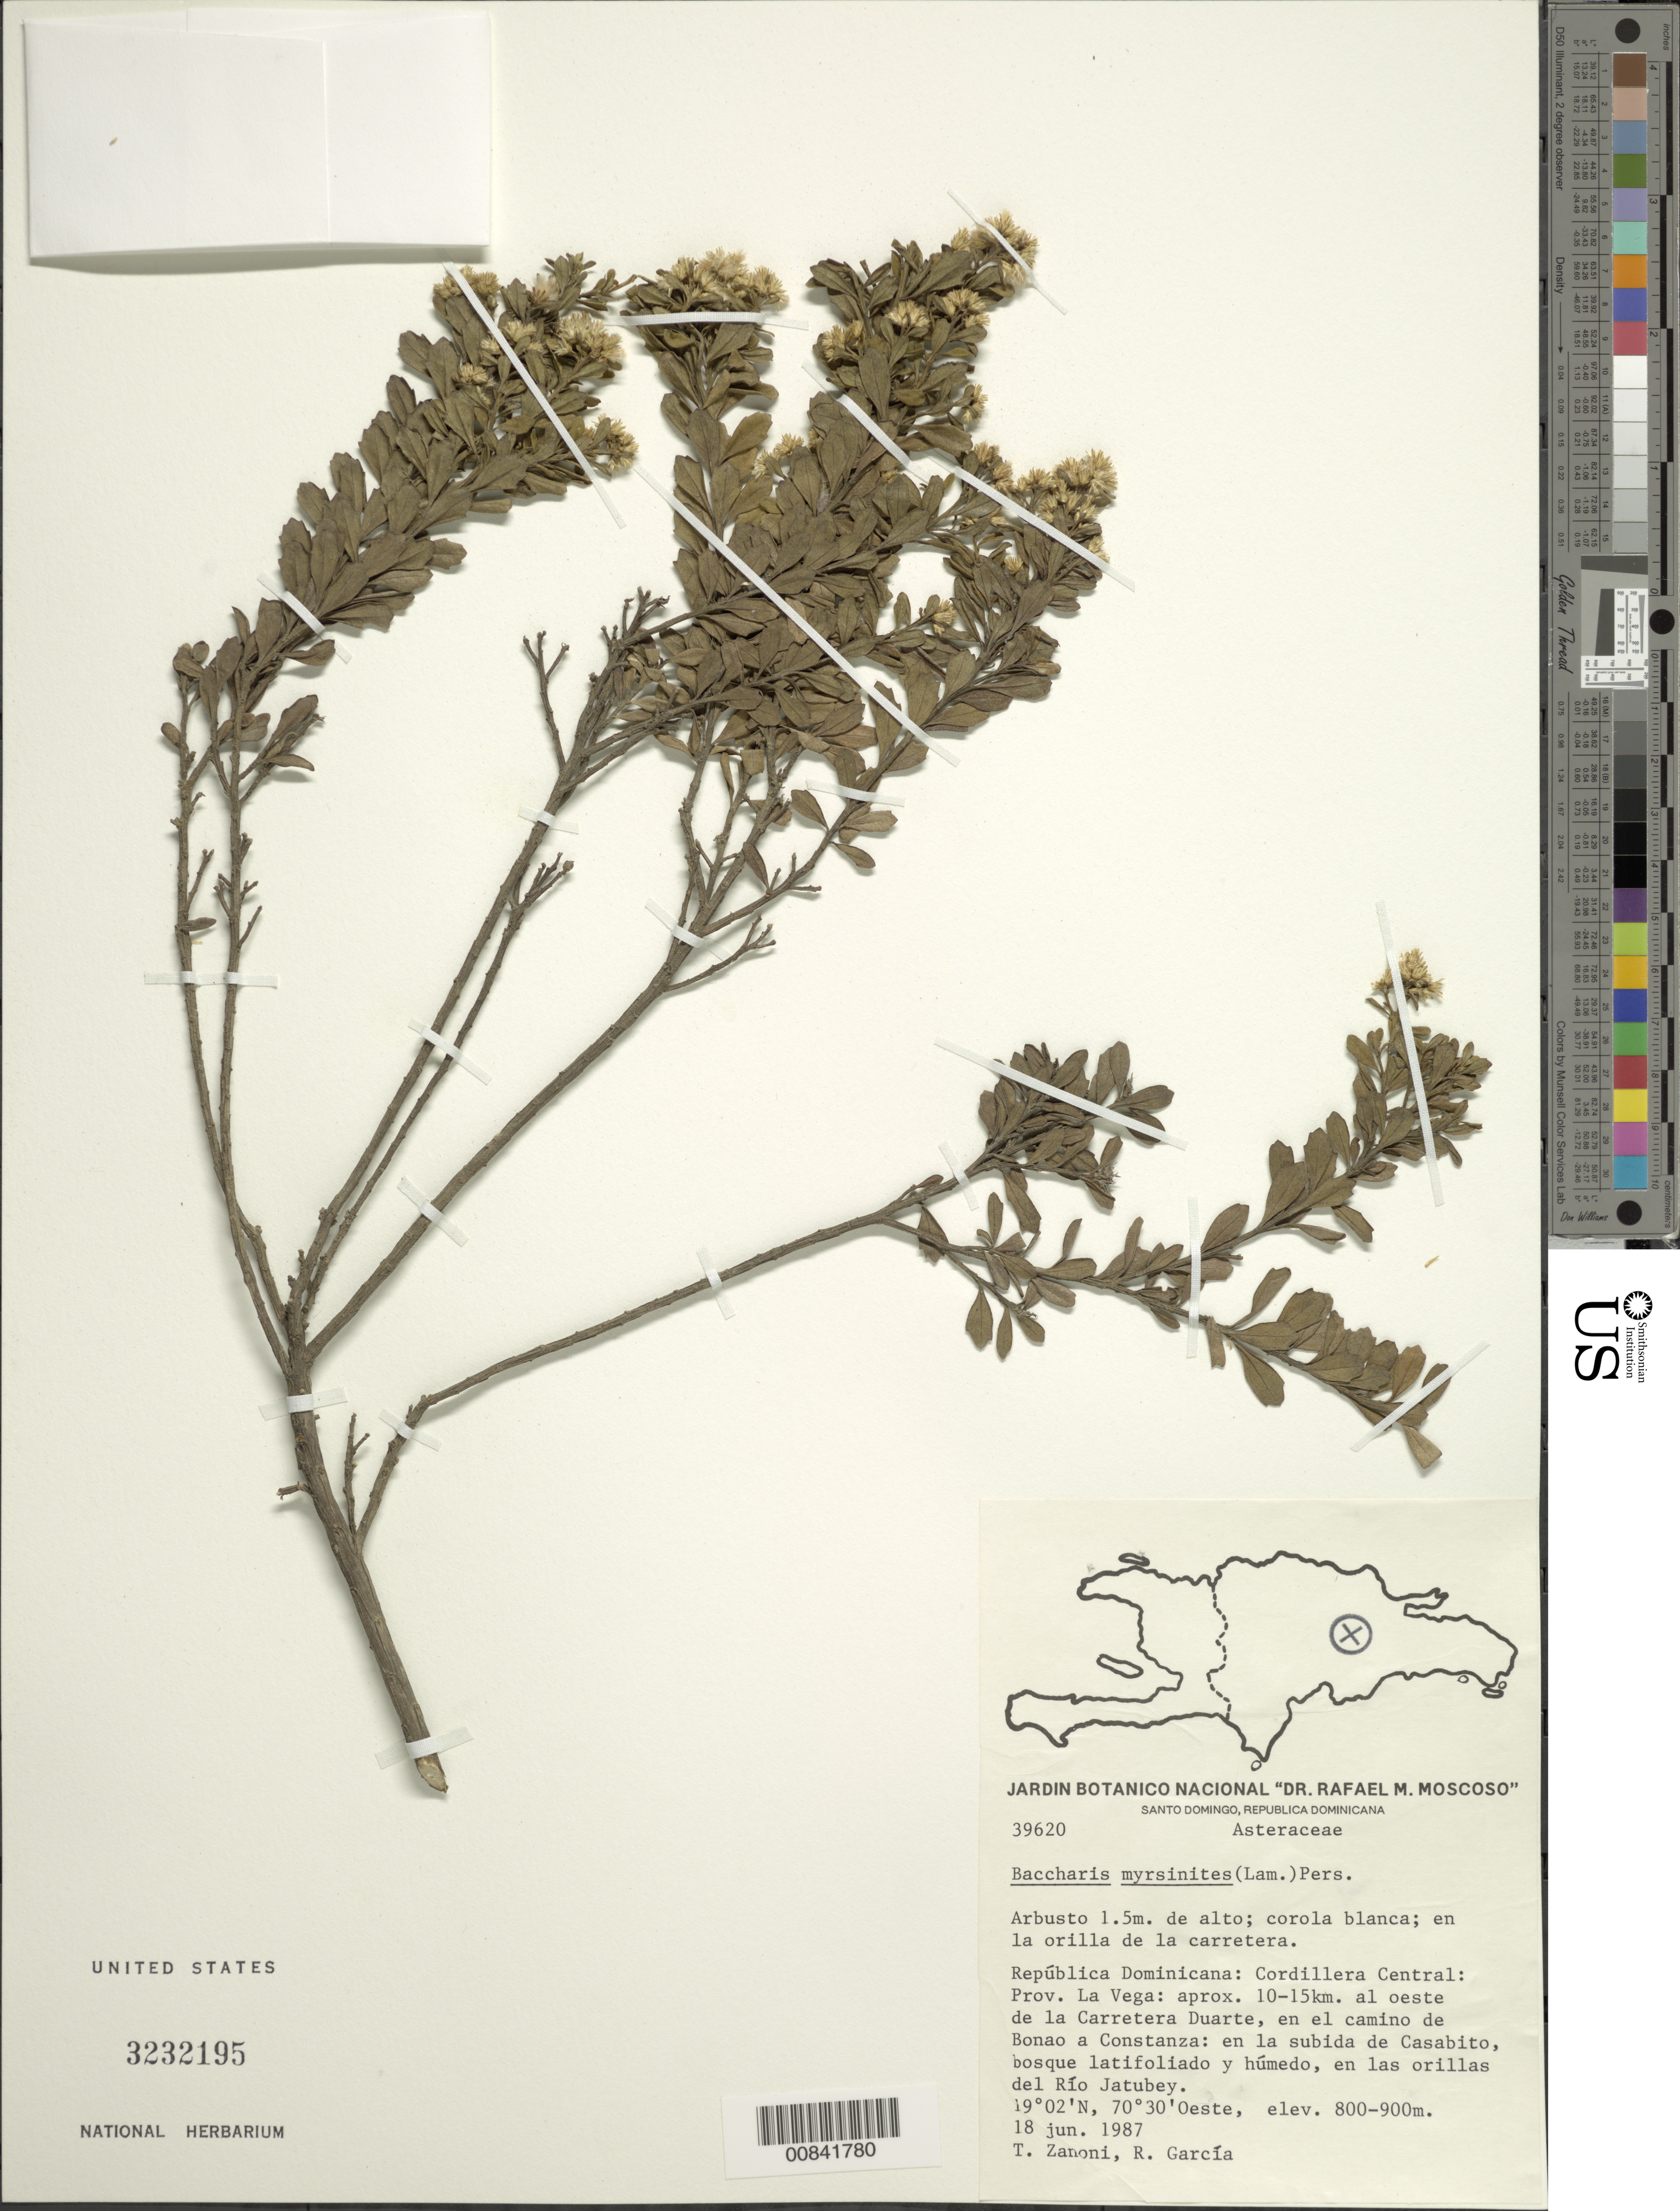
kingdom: Plantae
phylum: Tracheophyta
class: Magnoliopsida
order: Asterales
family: Asteraceae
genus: Baccharis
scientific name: Baccharis myrsinites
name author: Pers.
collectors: T. A. Zanoni & R. G. García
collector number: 39620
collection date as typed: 18 Jun 1987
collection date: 1987-06-18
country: Dominican Republic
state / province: La Vega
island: Hispaniola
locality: Cordillera Cetnral, approx, 10-15 km al oeste de la Carretera Duarte, en el camino de Banao a Constanza, en la subdia de Casabito, Río Jatubey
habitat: En la orilla de la carretera en bosque latifoliado y húmedo, en las orillas del rio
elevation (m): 800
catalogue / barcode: US 3232195